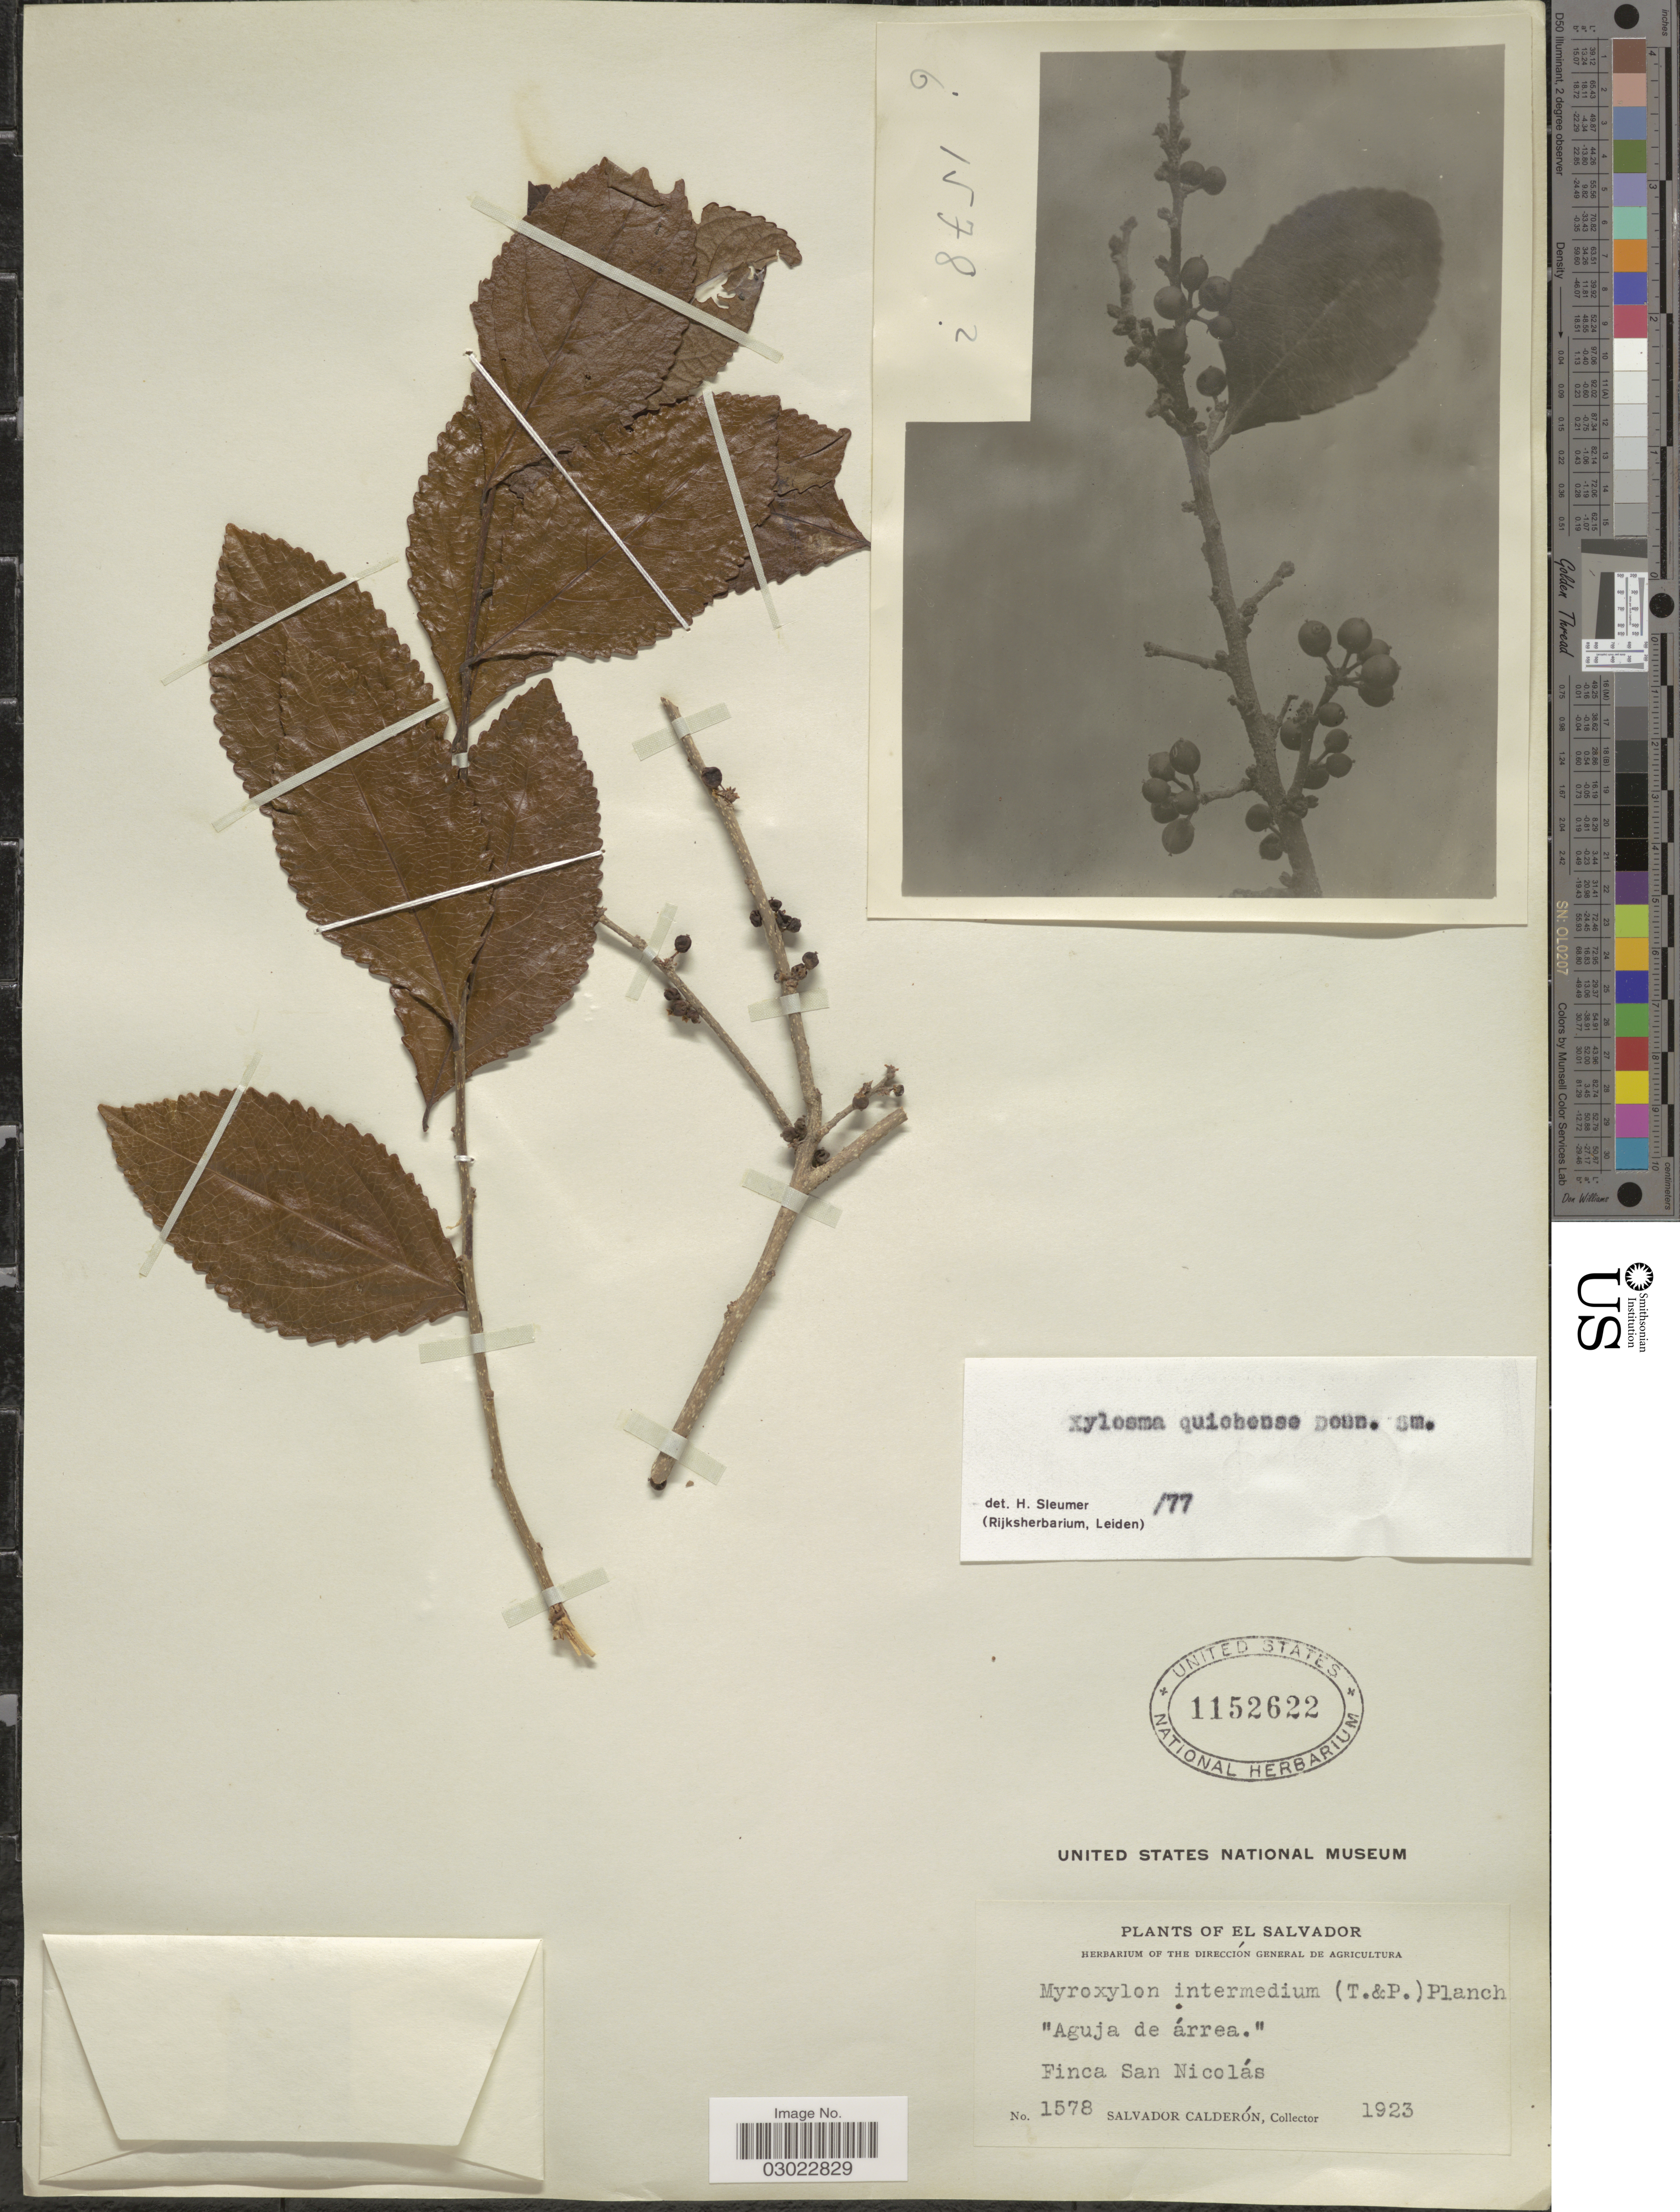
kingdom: Plantae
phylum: Tracheophyta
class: Magnoliopsida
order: Malpighiales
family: Salicaceae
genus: Xylosma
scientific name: Xylosma quichensis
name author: Donn. Sm.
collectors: S. Calderón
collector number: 1578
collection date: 1923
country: El Salvador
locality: Finca San Nicolás.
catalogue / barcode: US 1152622